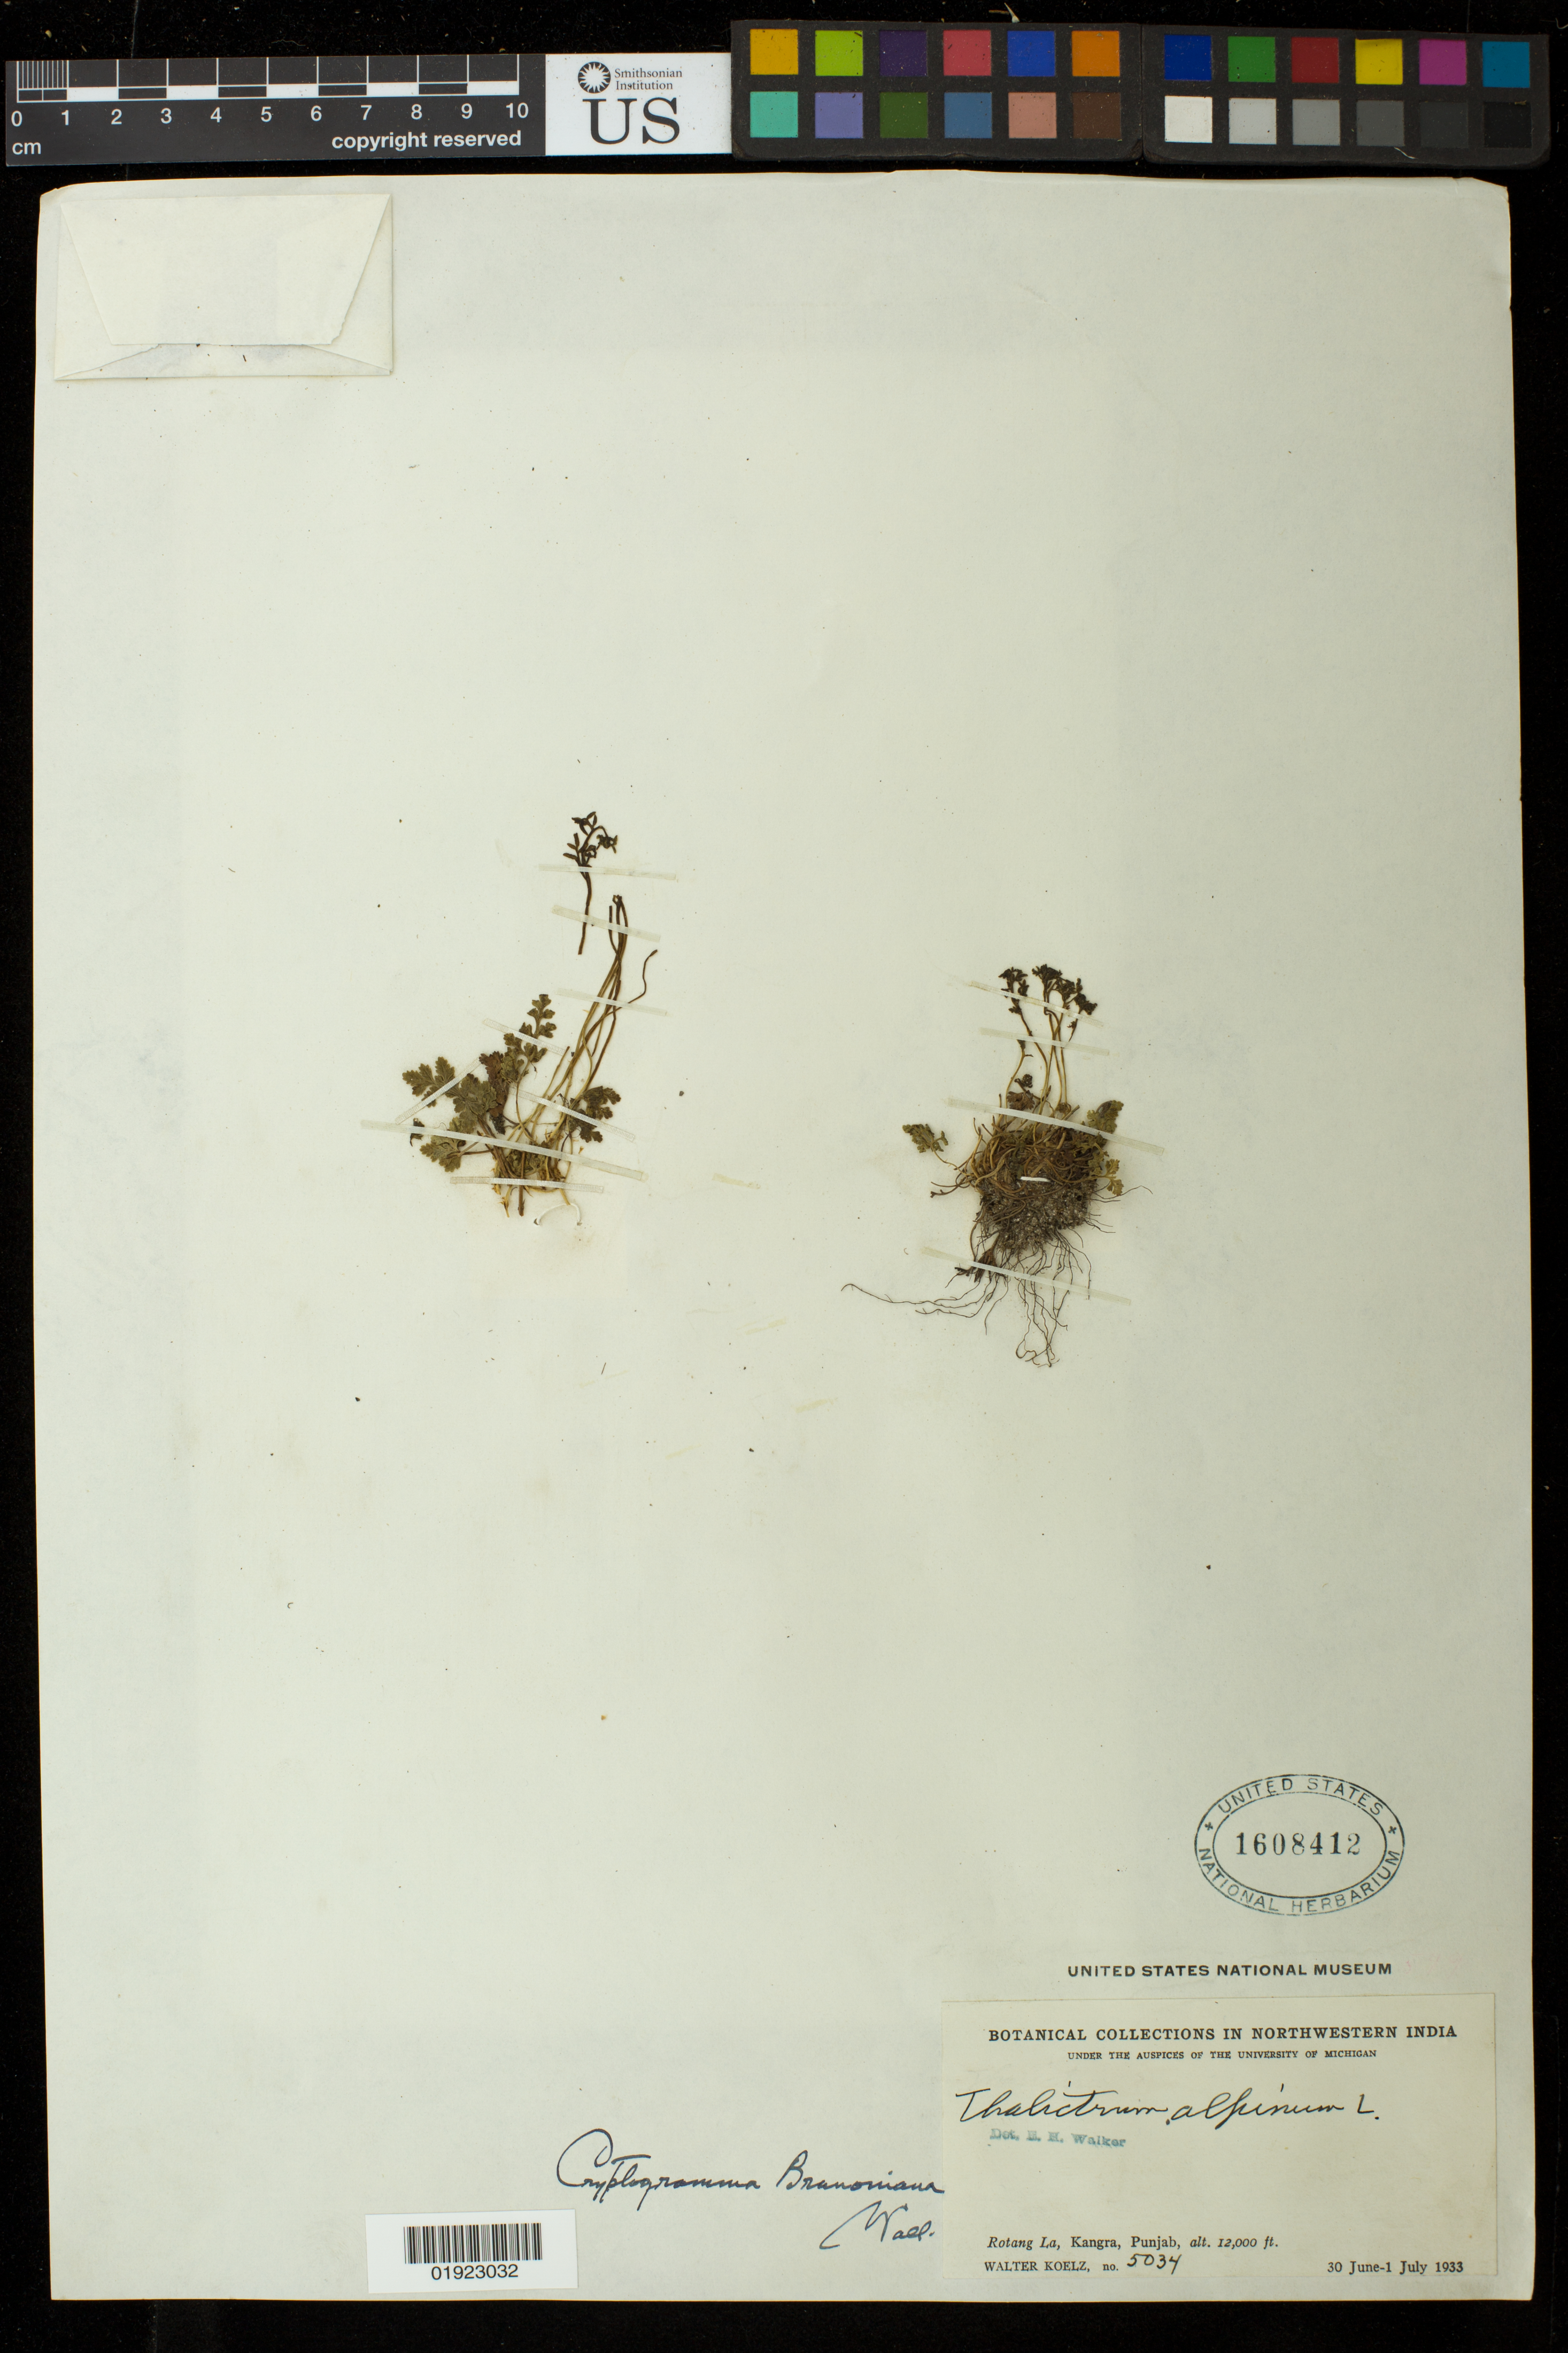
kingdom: Plantae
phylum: Tracheophyta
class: Polypodiopsida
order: Polypodiales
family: Pteridaceae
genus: Cryptogramma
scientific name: Cryptogramma brunoniana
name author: Wall. ex Hook. & Grev.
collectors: W. N. Koelz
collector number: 5034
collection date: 1933-06-30/1933-07-01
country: India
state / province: Punjab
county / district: Kangra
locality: Rotang La.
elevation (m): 3658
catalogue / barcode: US 1608412